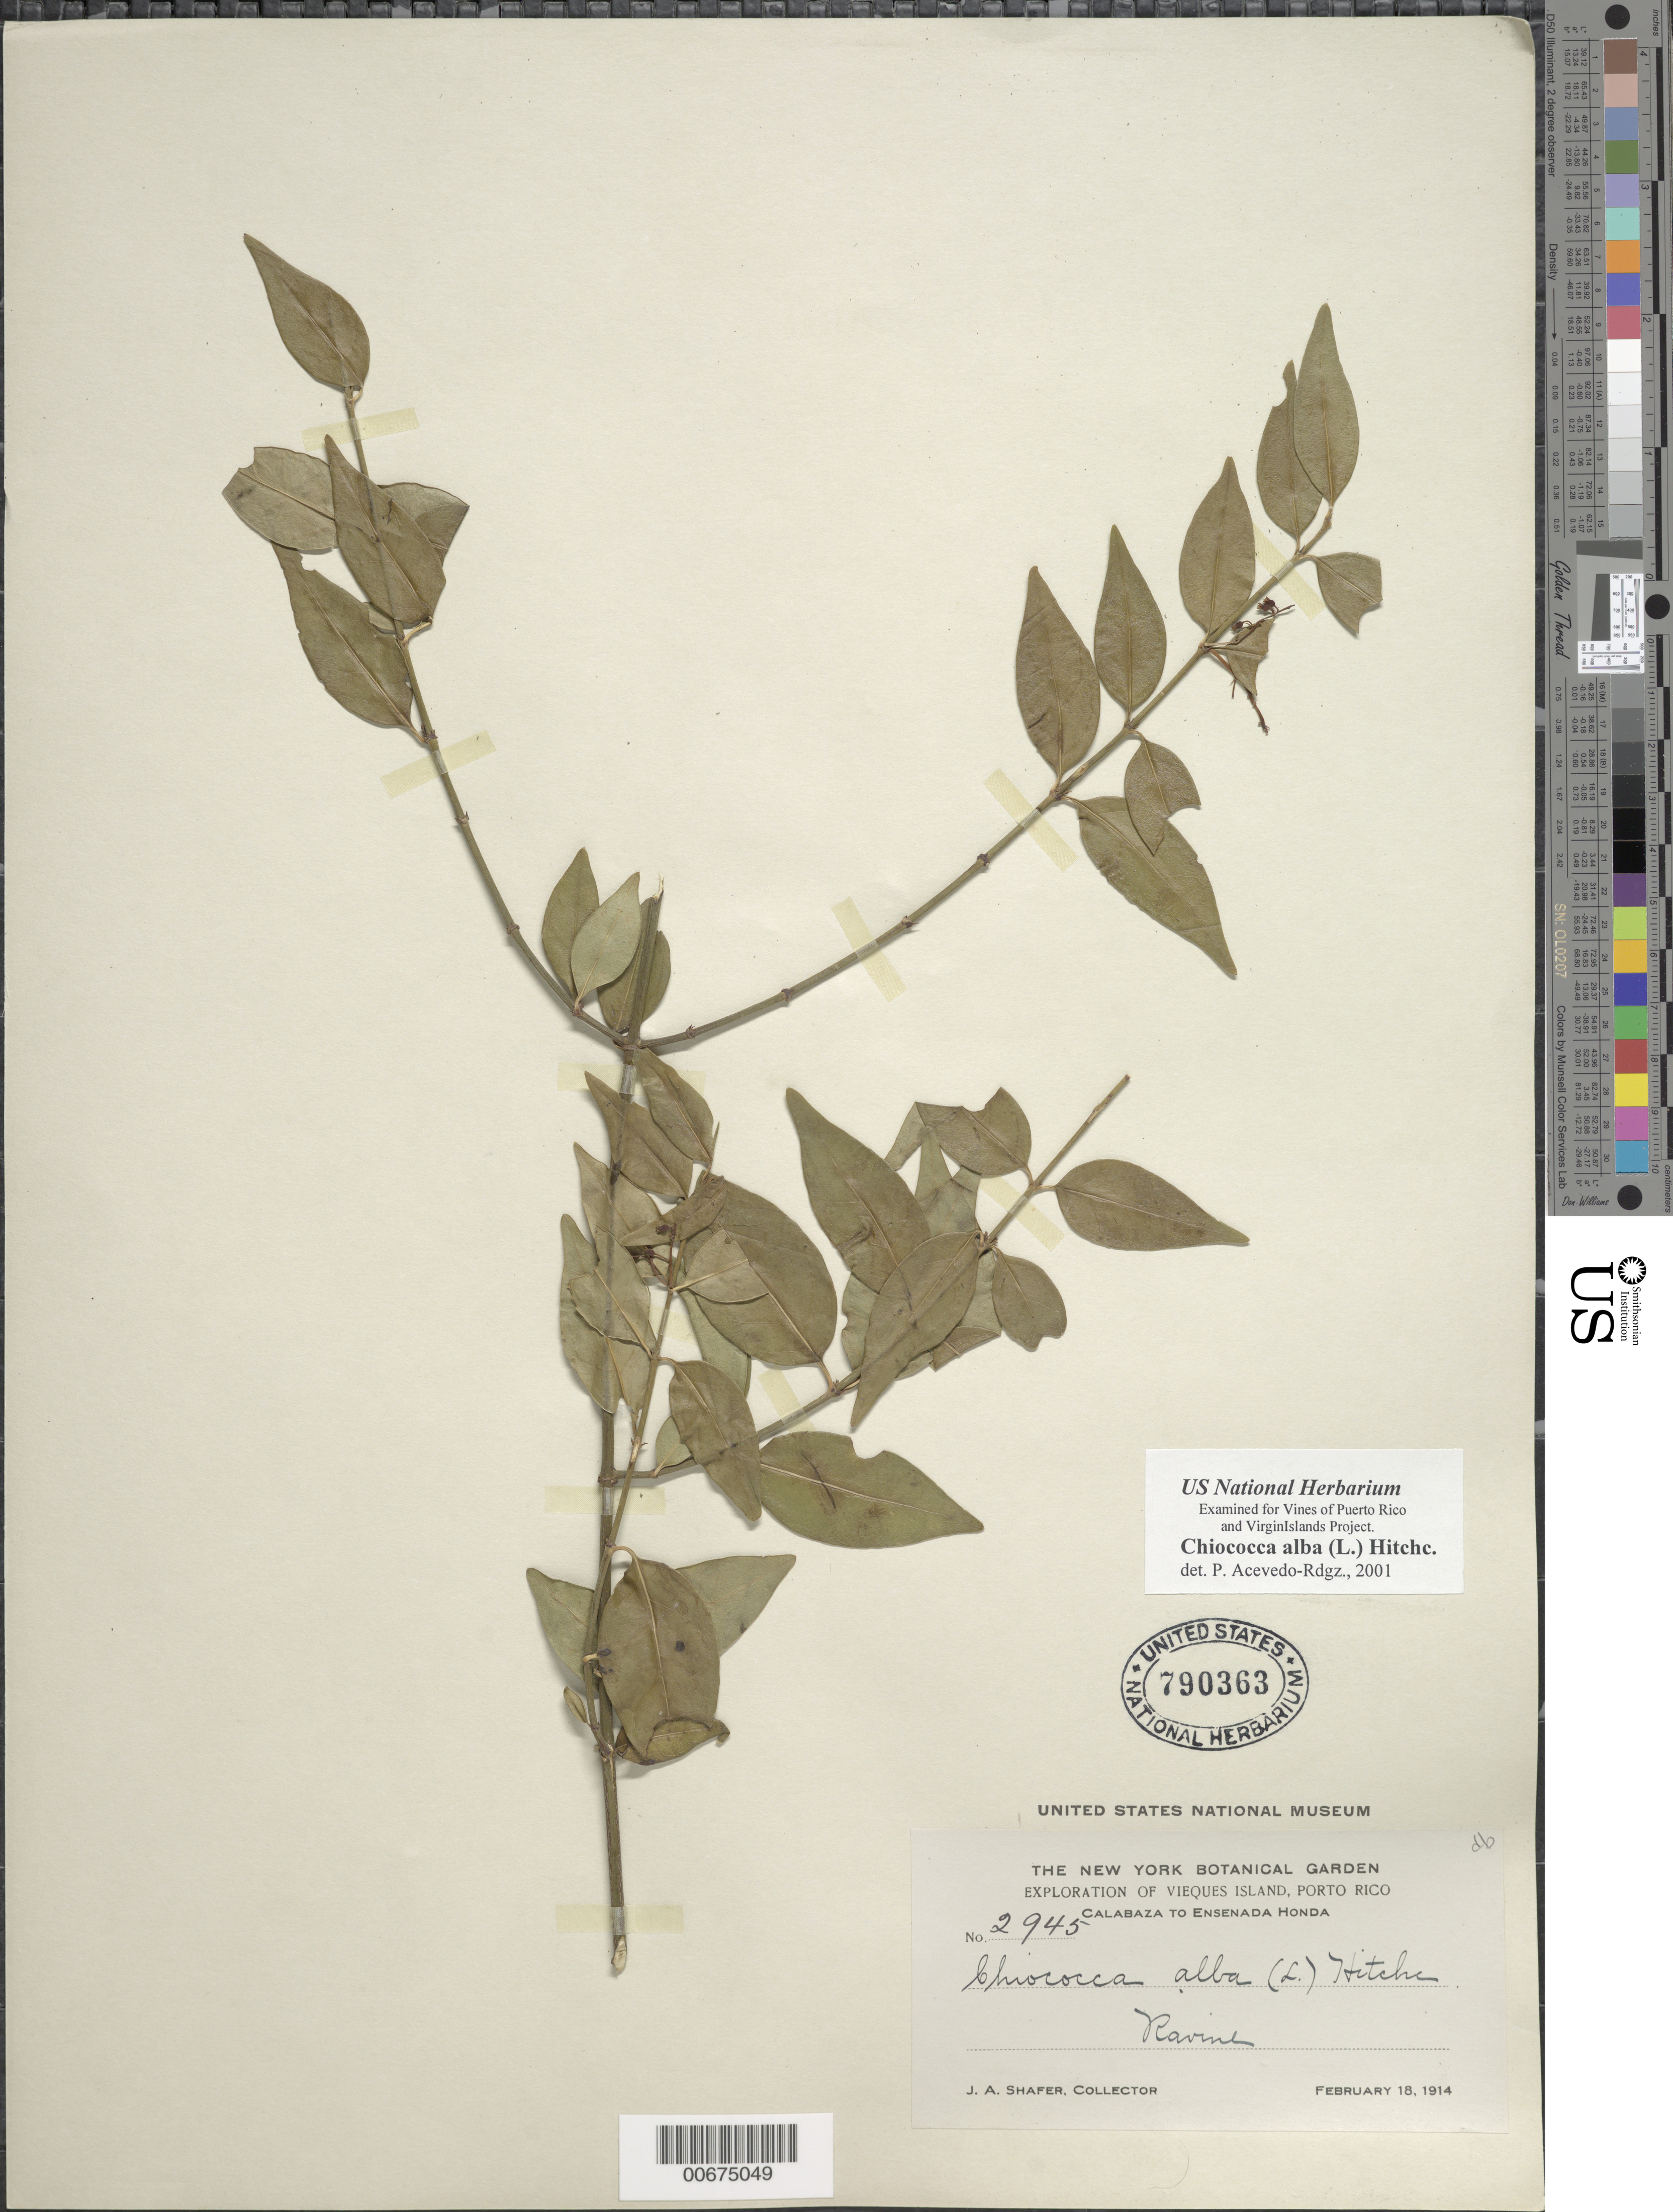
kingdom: Plantae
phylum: Tracheophyta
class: Magnoliopsida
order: Gentianales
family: Rubiaceae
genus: Chiococca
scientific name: Chiococca alba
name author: (L.) Hitchc.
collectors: J. A. Shafer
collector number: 2945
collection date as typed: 18 Feb 1914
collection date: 1914-02-18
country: Puerto Rico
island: Vieques I.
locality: Vieques Island: Calabaza to Ensenada Honda. Ravine.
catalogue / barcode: US 790363